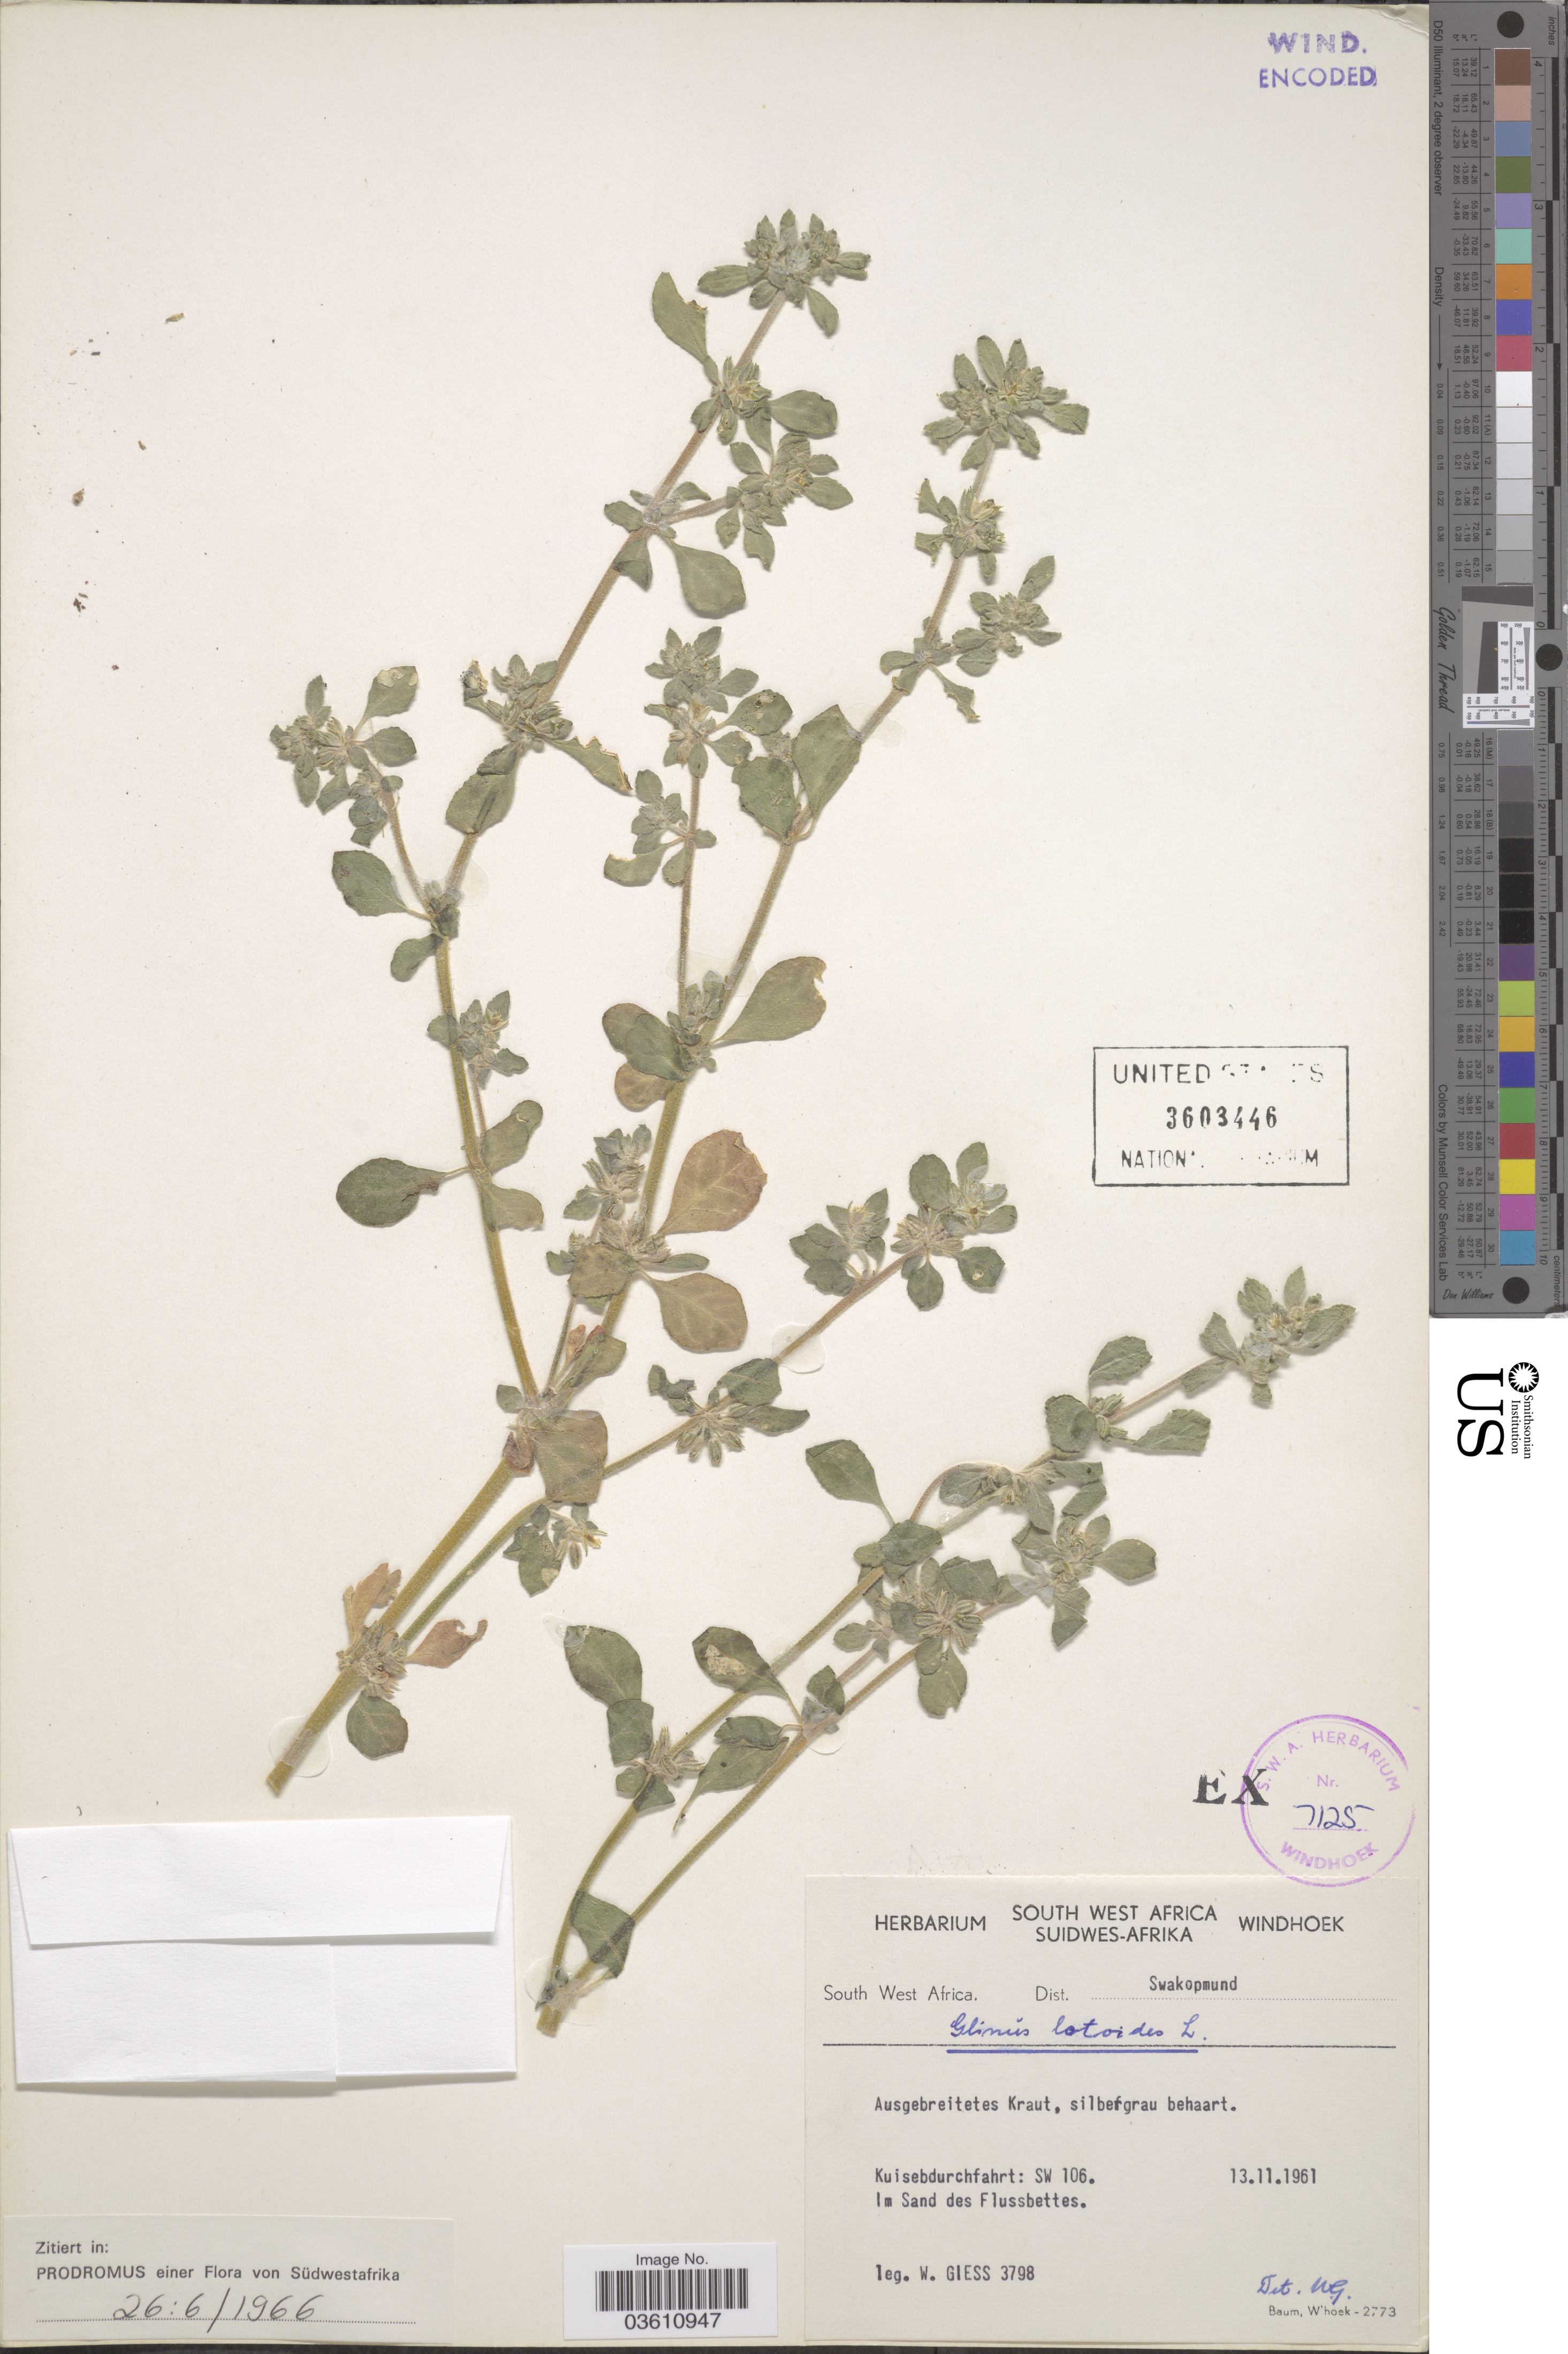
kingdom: Plantae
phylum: Tracheophyta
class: Magnoliopsida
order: Caryophyllales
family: Molluginaceae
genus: Glinus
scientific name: Glinus lotoides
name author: L.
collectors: W. Giess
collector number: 3798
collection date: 1961-11-13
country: Namibia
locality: South West Africa. Dist. Swakopmund. Kuisebdurchfahrt: SW 106.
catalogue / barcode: US 3603446